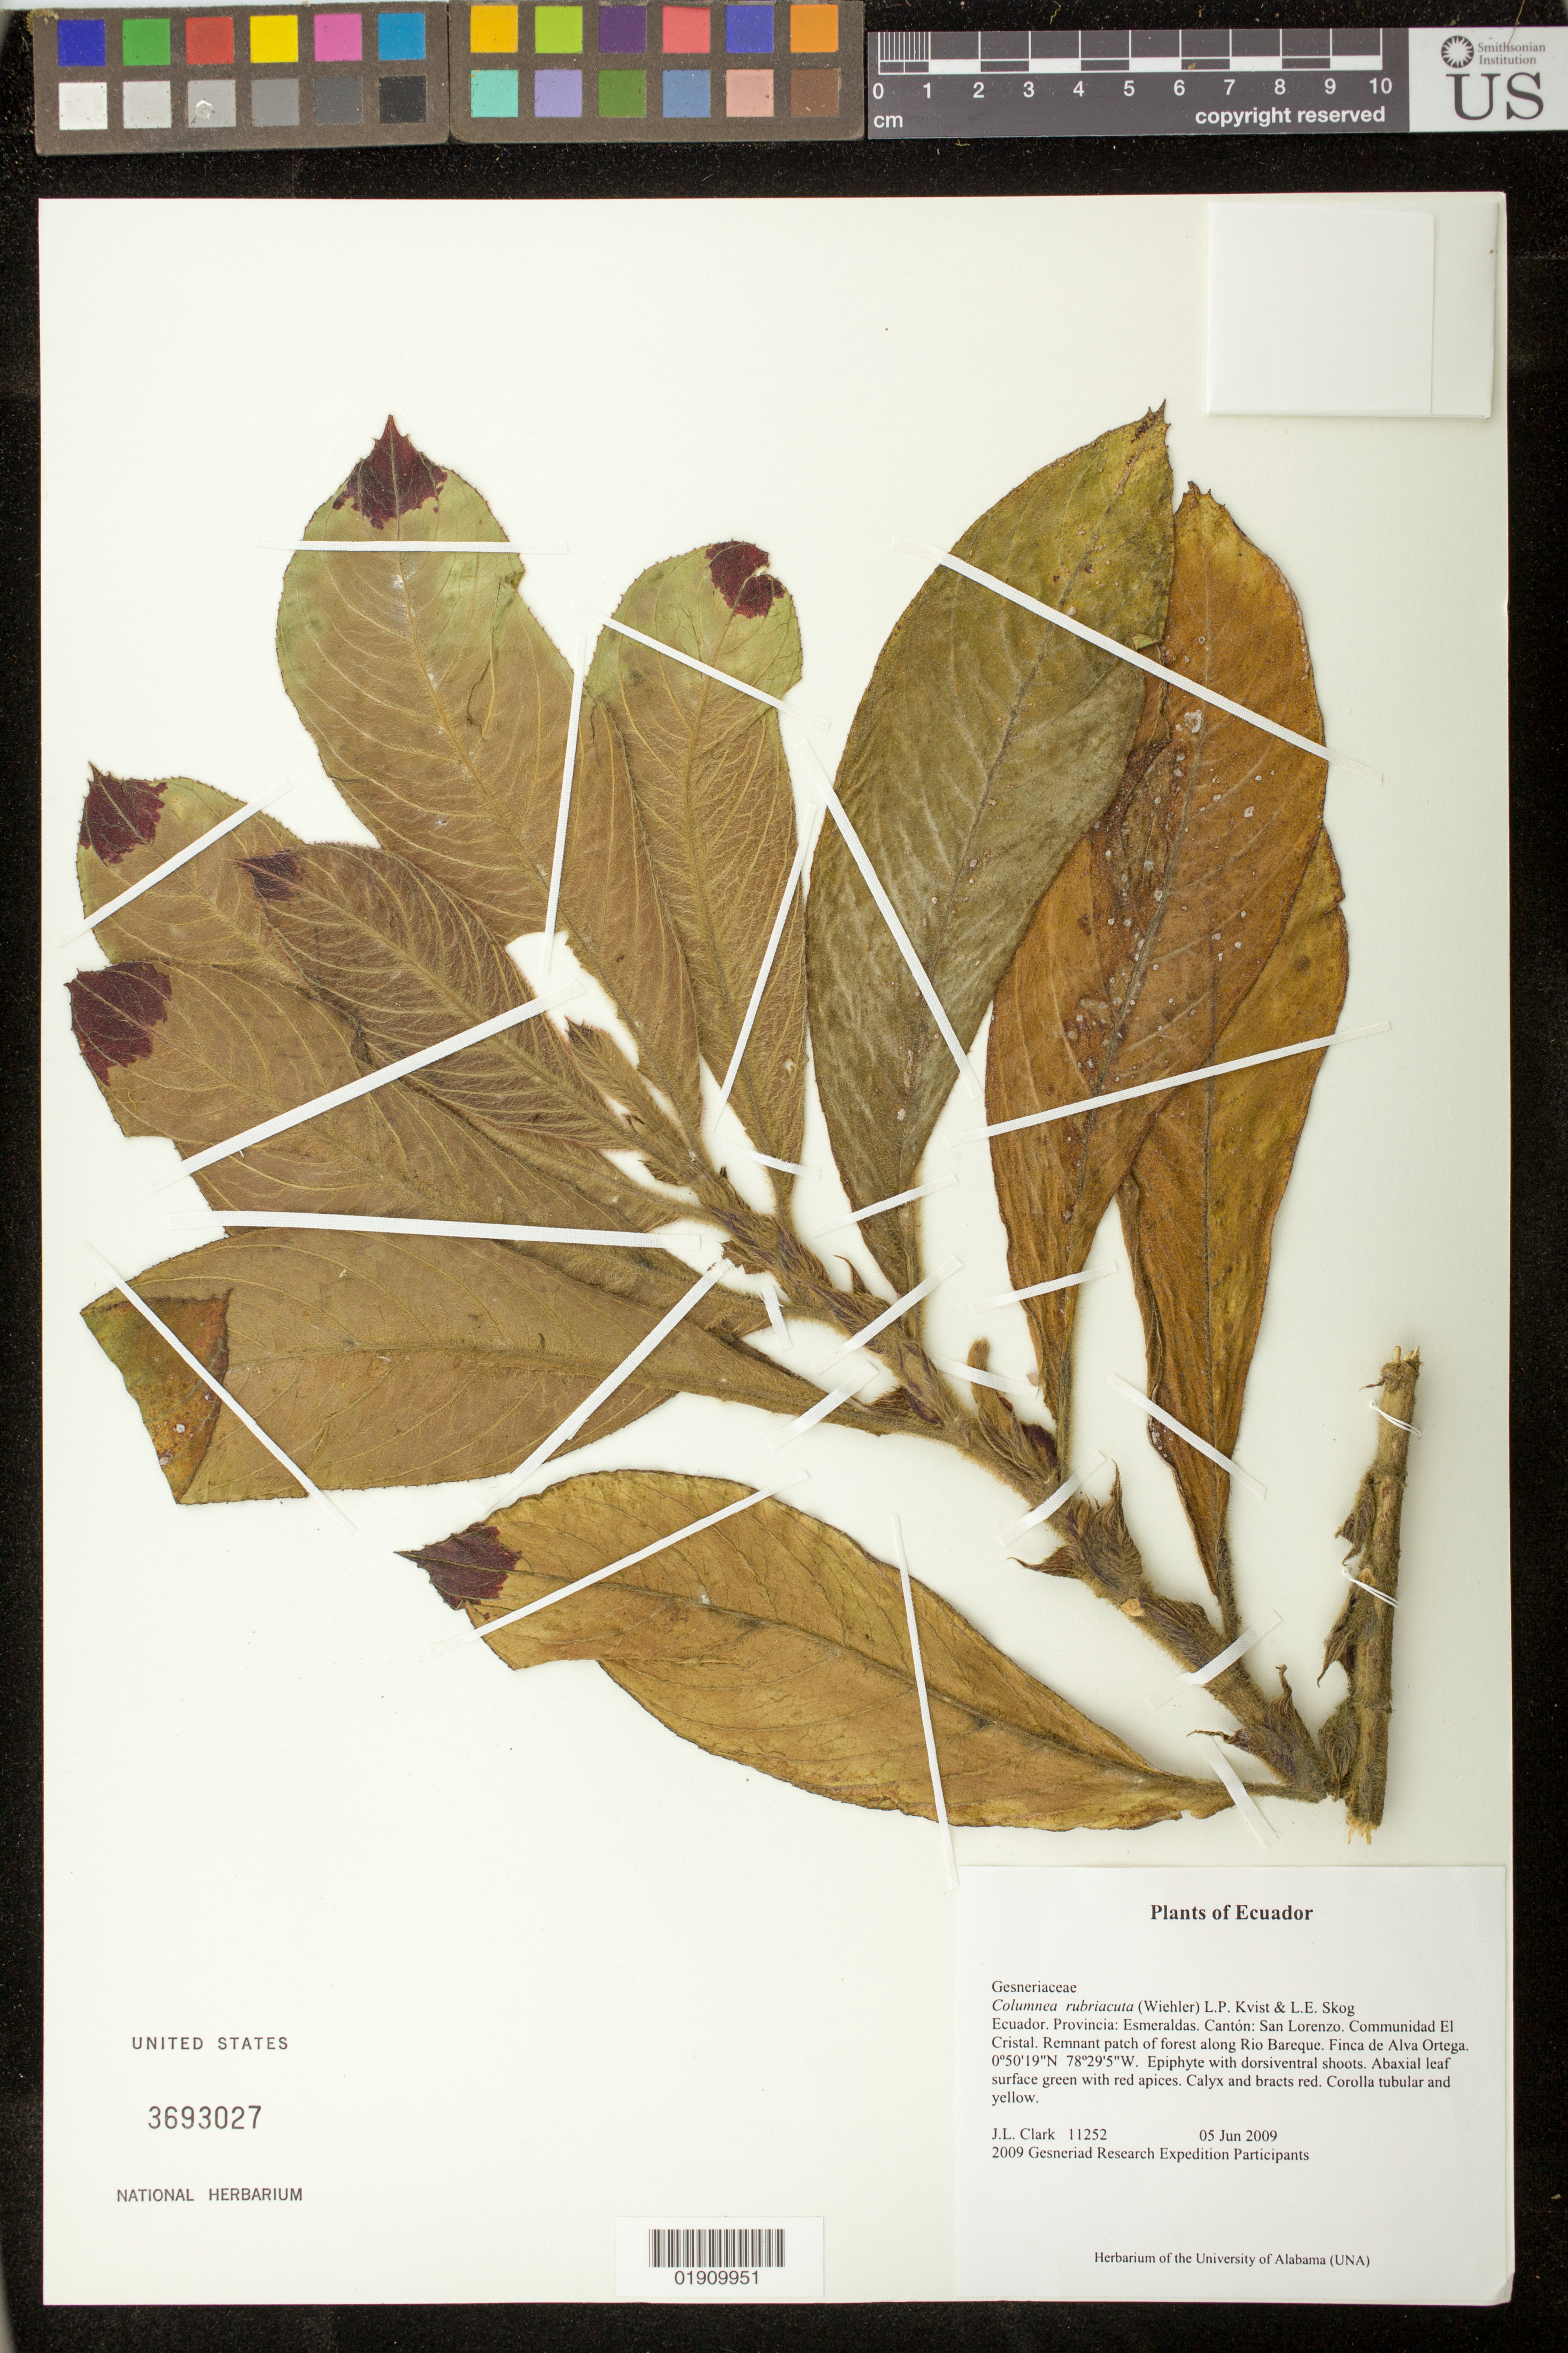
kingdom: Plantae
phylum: Tracheophyta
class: Magnoliopsida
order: Lamiales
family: Gesneriaceae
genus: Columnea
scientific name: Columnea rubriacuta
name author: (Wiehler) L.P. Kvist & L.E. Skog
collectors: J. L. Clark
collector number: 11252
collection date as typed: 05 Jun 2009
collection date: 2009-06-05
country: Ecuador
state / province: Esmeraldas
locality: Ecuador. Provincia; Esmeraldas. Canton: San Lorenzo. Communidad El Cristal. Remnant patch of forest along Rio Bareque. Finca de Alva Ortega.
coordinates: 0°50'19"N, 78°29'5"W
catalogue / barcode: US 3693027